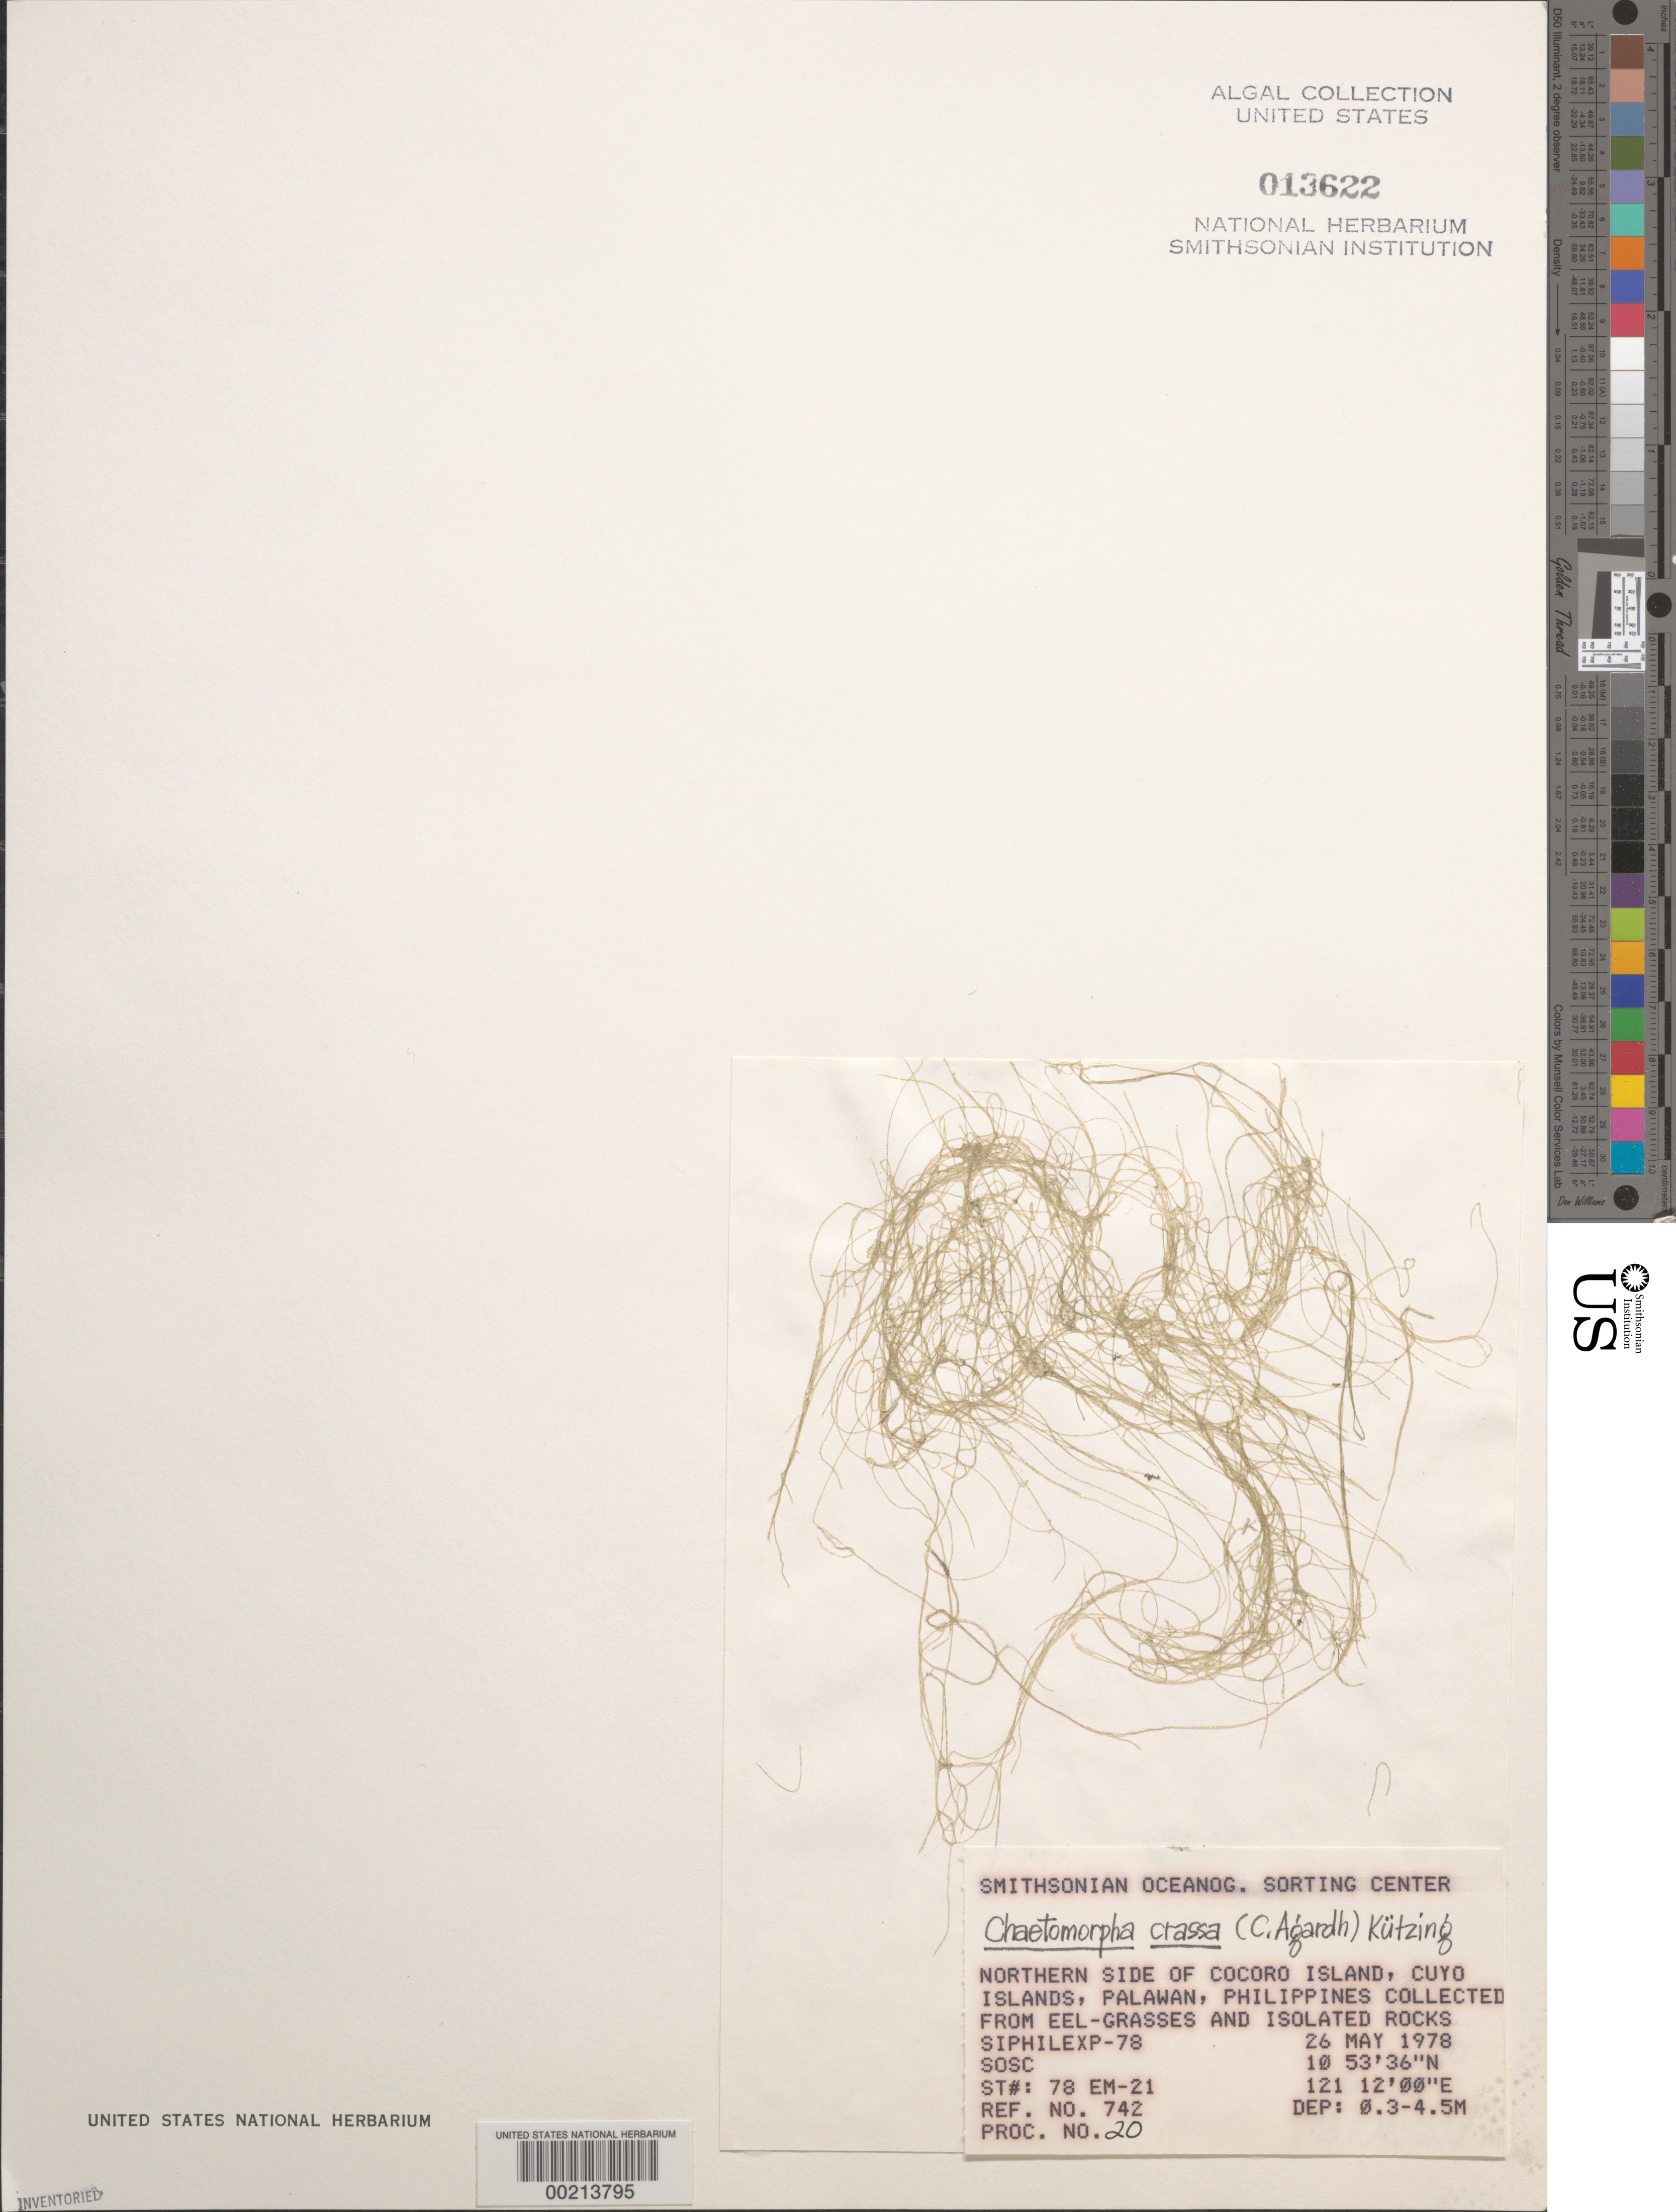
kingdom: Plantae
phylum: Chlorophyta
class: Ulvophyceae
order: Cladophorales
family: Cladophoraceae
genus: Chaetomorpha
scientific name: Chaetomorpha aerea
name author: (Dillwyn) Kütz.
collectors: SOSC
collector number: Station 78 Em-21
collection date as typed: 26 May 1978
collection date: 1978-05-26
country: Philippines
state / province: Mimaropa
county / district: Palawan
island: Cocoro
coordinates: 10 53' 36" N, 121 12' 00" E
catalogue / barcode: US 13622